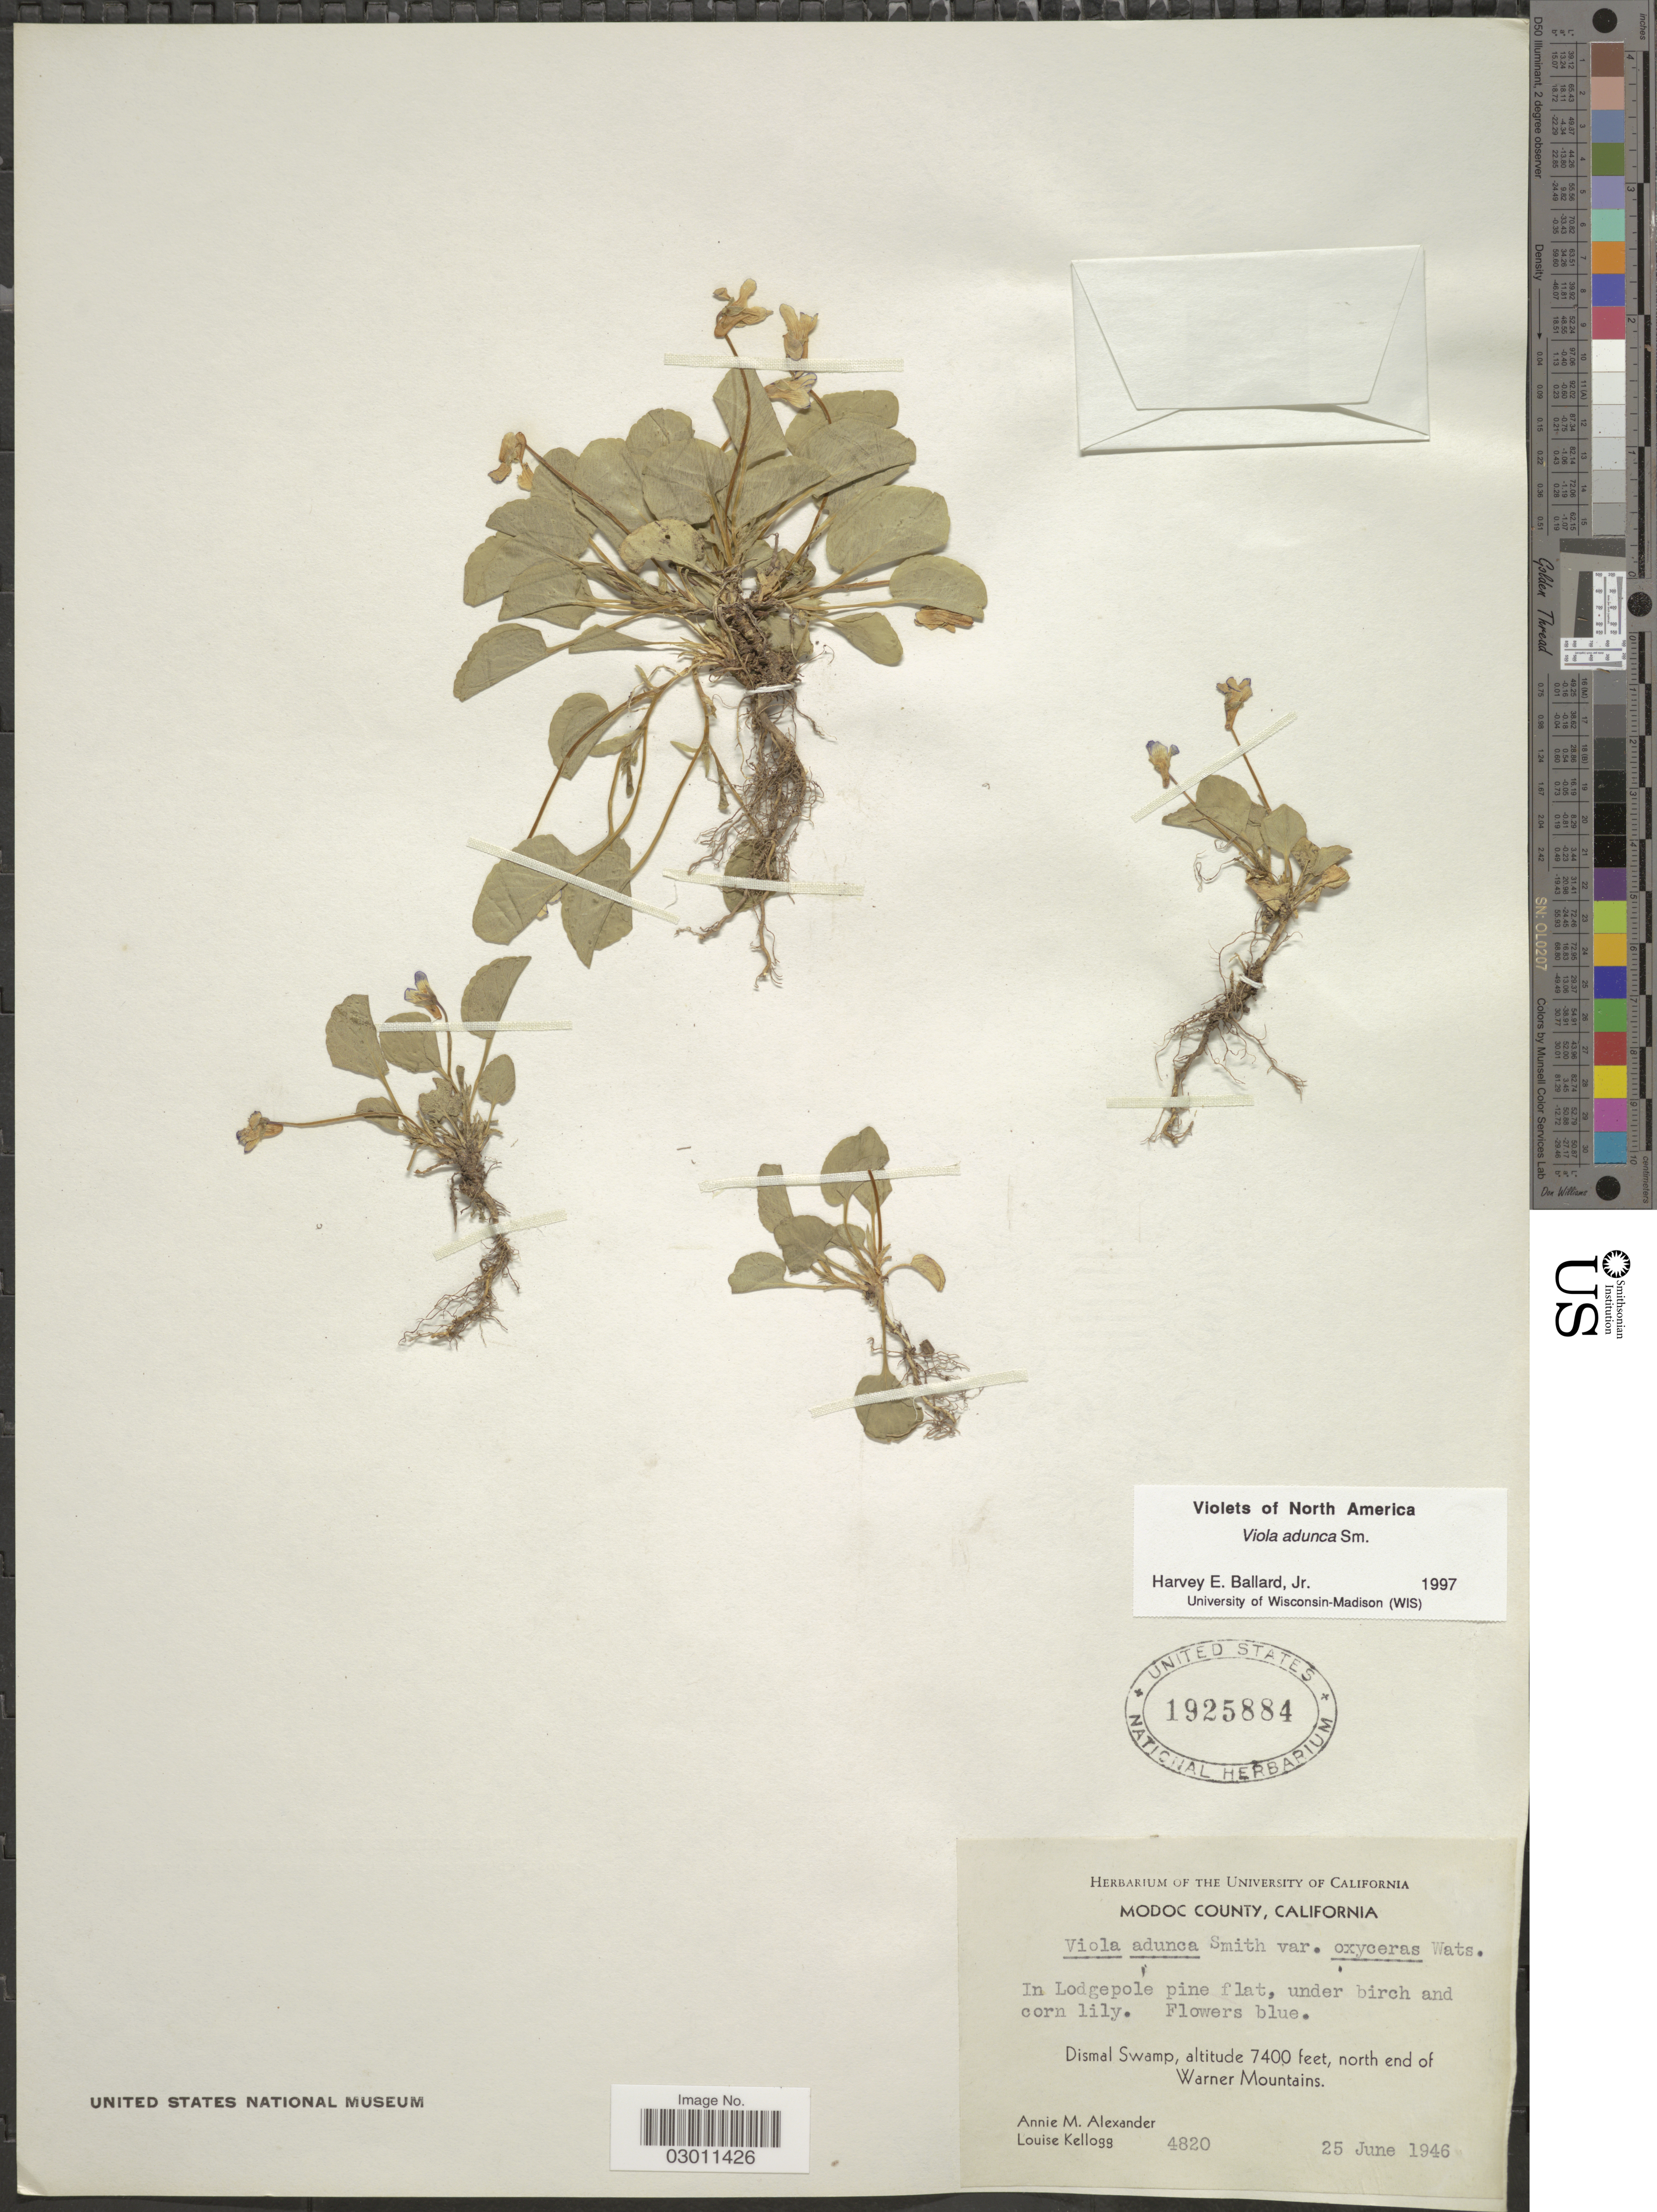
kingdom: Plantae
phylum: Tracheophyta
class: Magnoliopsida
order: Malpighiales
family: Violaceae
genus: Viola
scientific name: Viola adunca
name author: Sm.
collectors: A. M. Alexander & L. Kellogg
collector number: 4820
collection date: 1946-06-25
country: United States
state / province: California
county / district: Modoc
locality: Modoc County, Dismal Swamp, north end of Warner Mountains.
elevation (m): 2256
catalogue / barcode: US 1925884